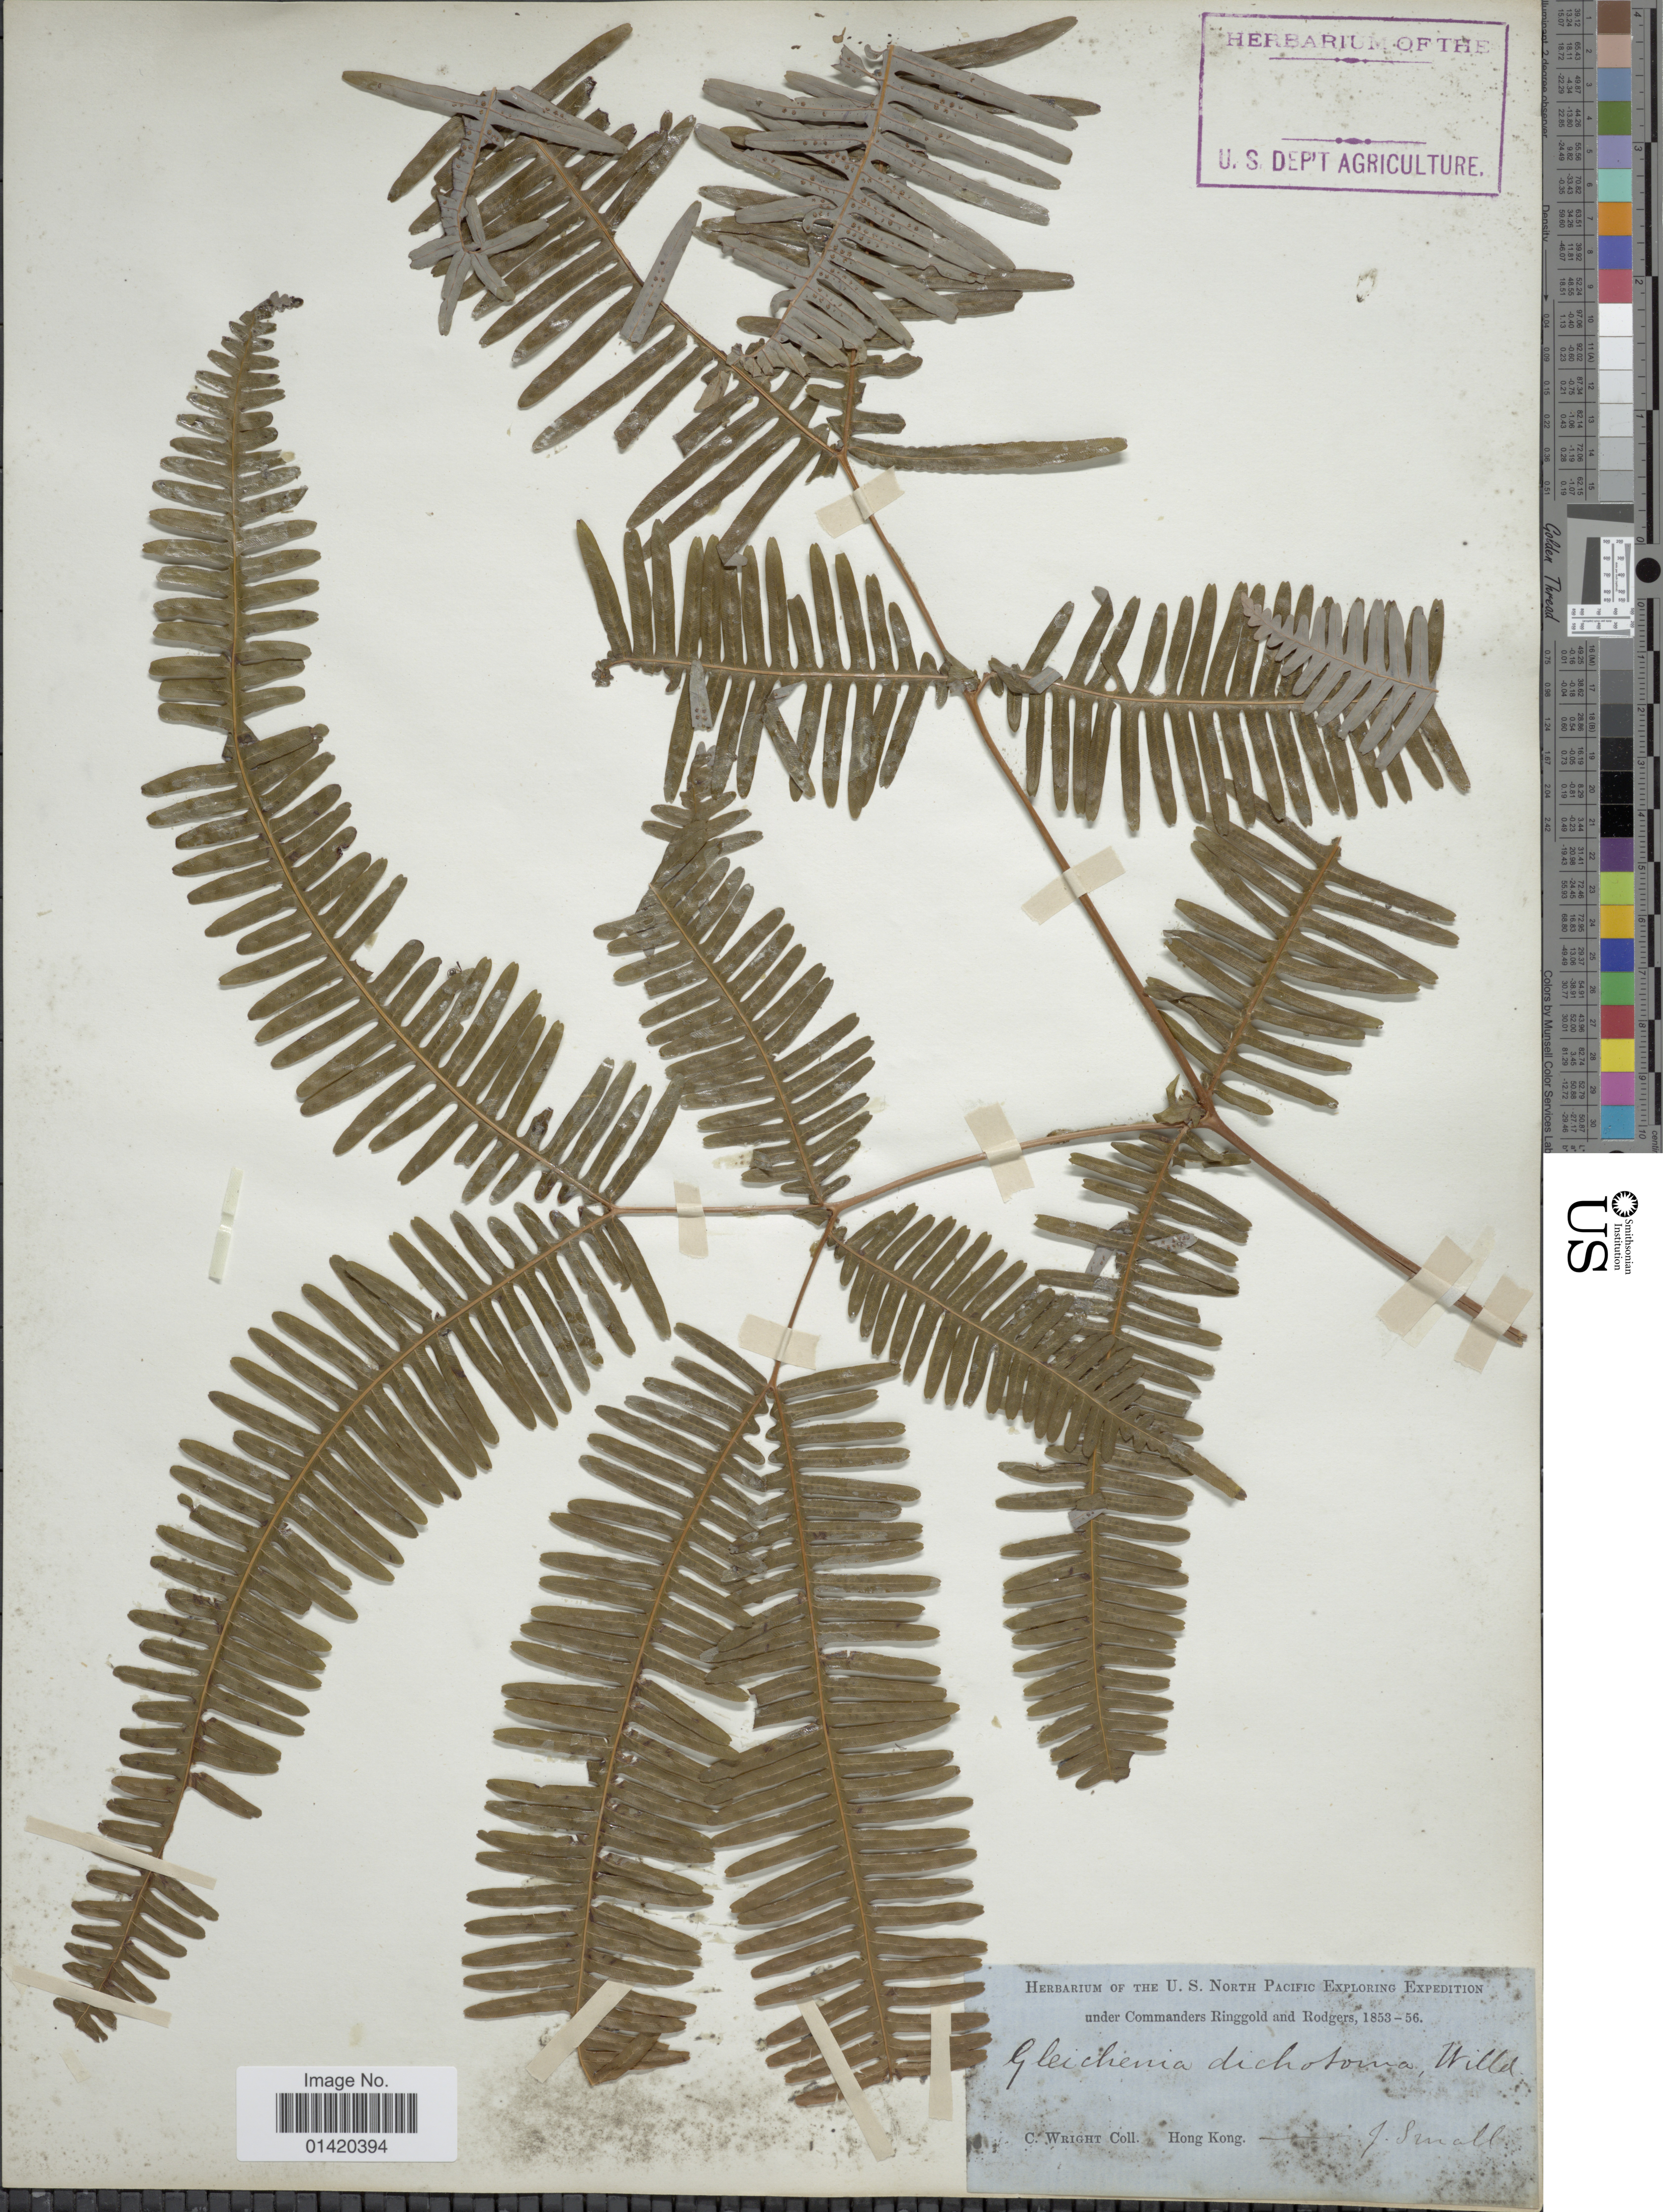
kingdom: Plantae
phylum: Tracheophyta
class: Polypodiopsida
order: Gleicheniales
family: Gleicheniaceae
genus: Dicranopteris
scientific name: Dicranopteris linearis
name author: (Burm. f.) Underw.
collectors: J. Small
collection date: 1853/1855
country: China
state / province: Hong Kong